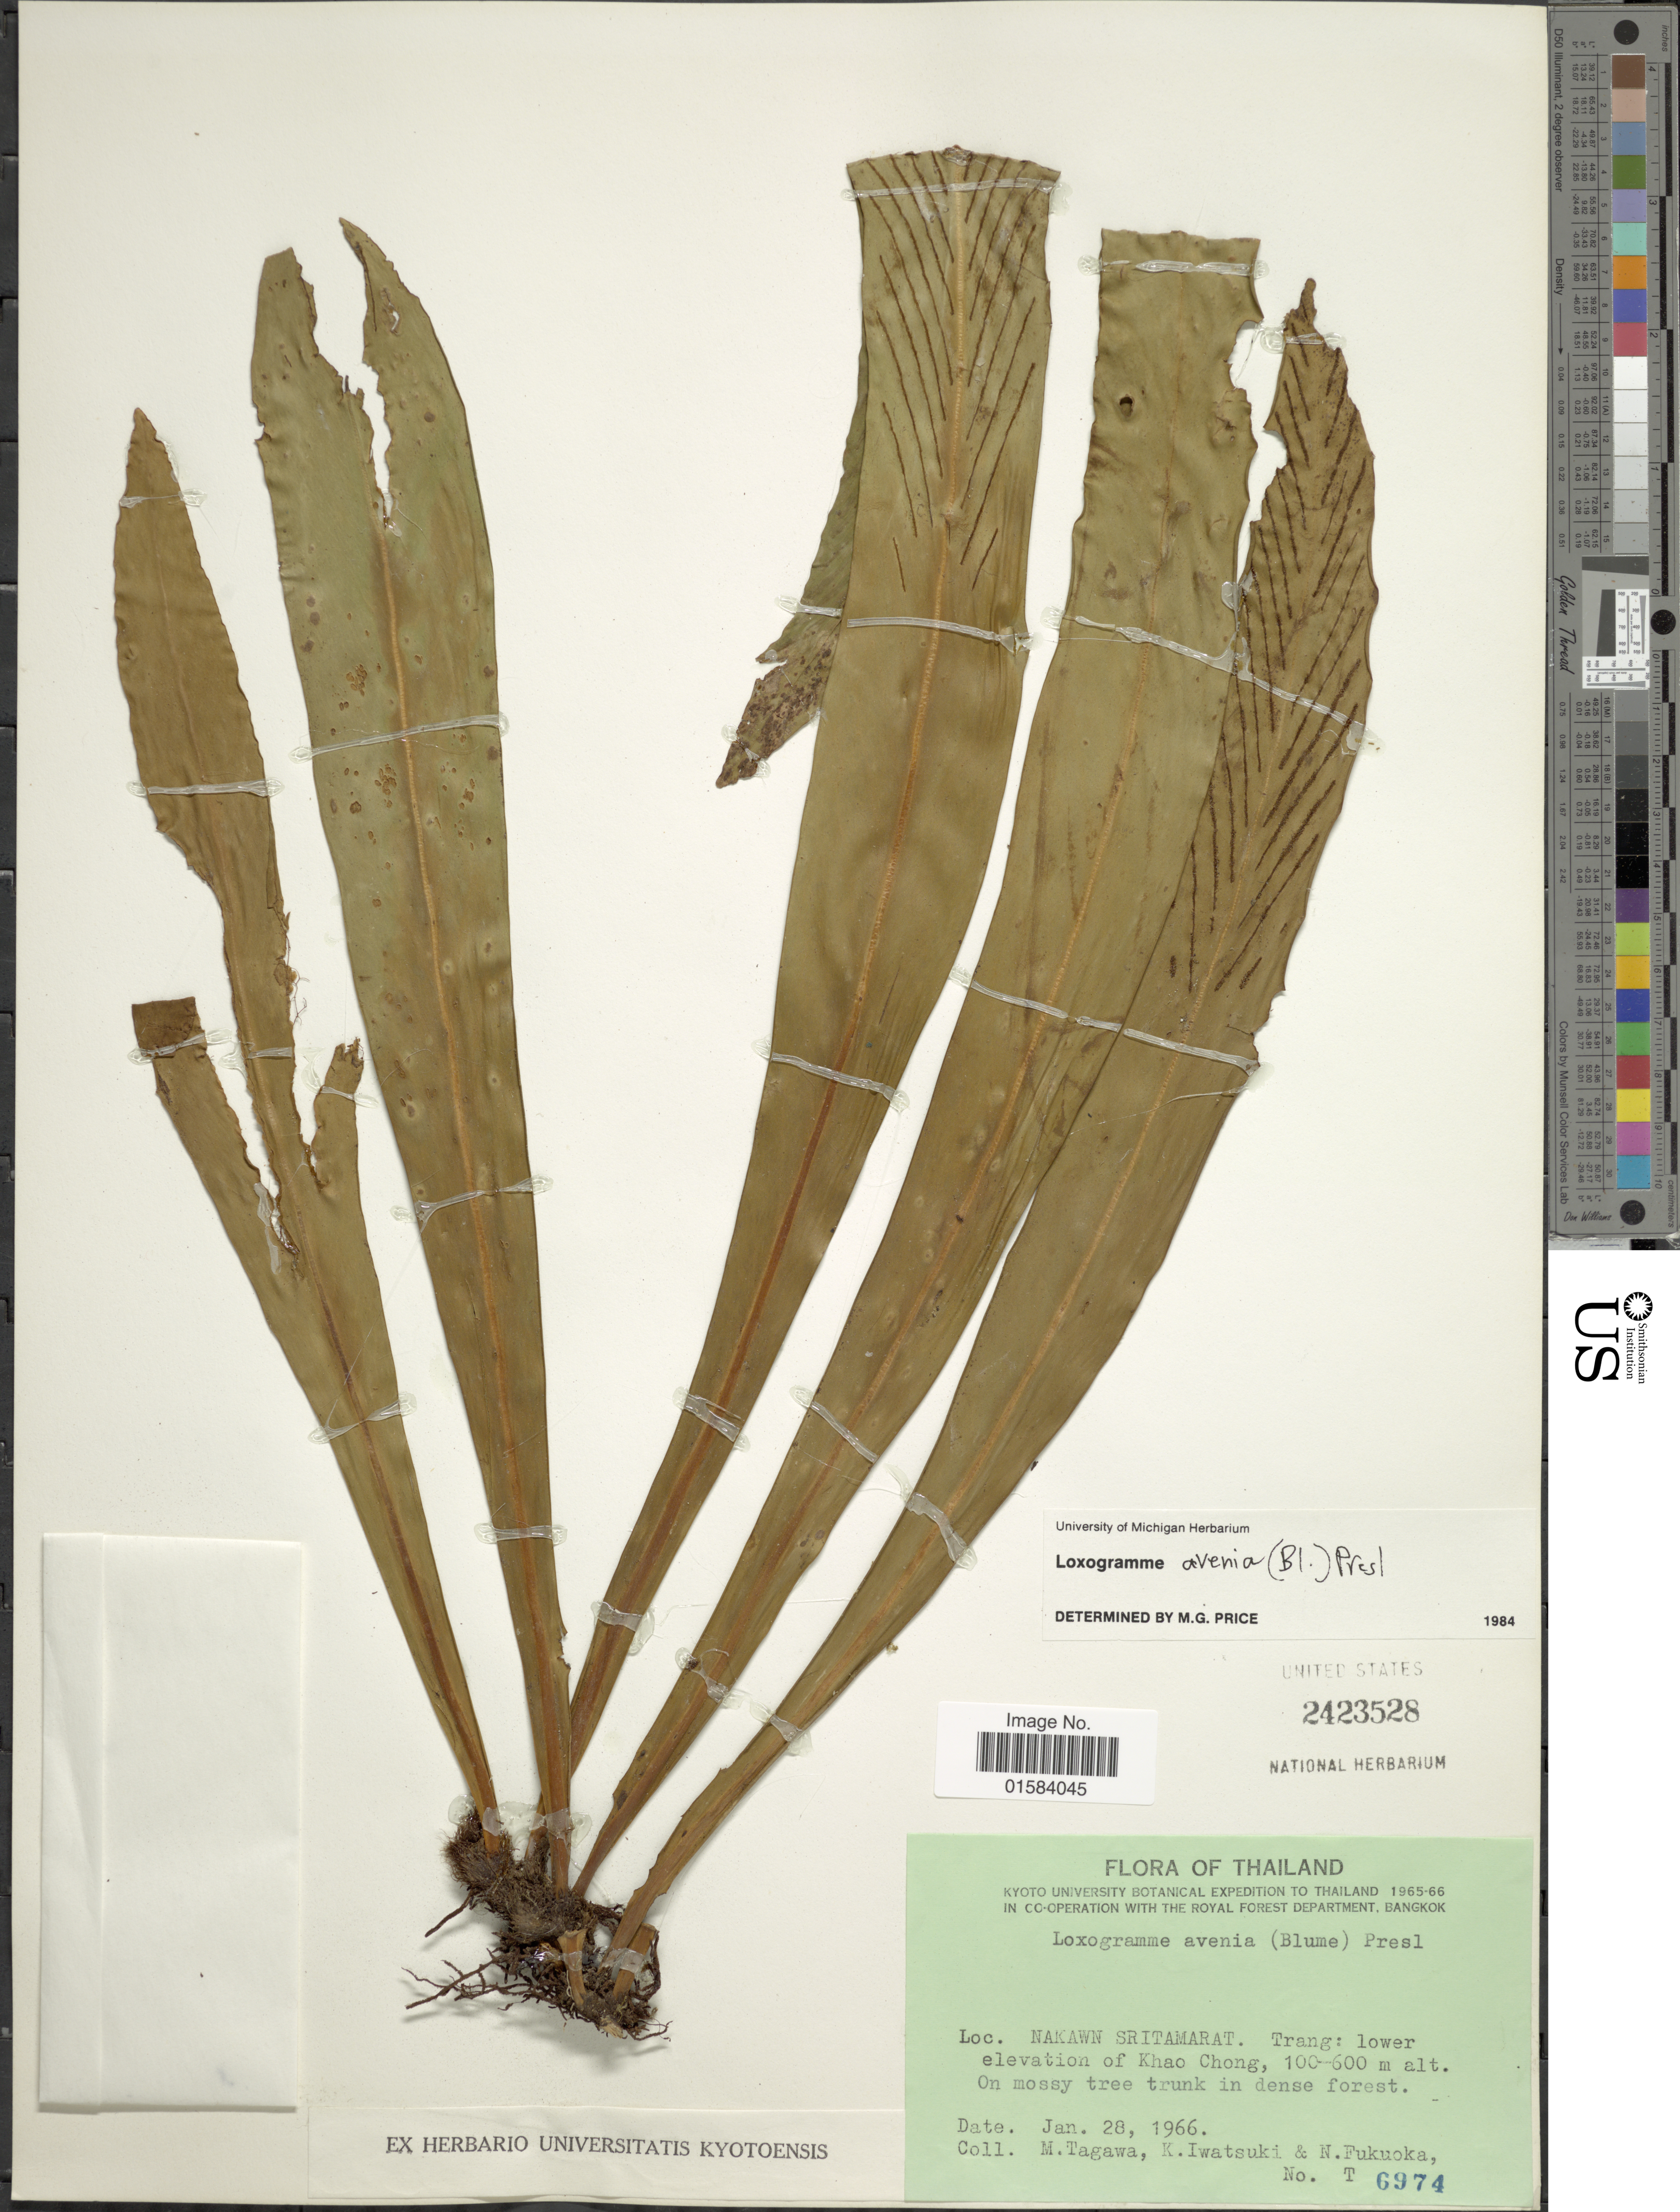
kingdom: Plantae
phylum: Tracheophyta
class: Polypodiopsida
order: Polypodiales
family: Polypodiaceae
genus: Loxogramme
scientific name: Loxogramme avenia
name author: (Blume) C. Presl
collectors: M. Tagawa, K. Iwatsuki & N. Fukuoka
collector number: T 6974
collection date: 1966-01-28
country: Thailand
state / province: Trang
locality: Nakawn Sritamarat. Trang: lower elevation of Khao Chong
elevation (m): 100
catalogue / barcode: US 2423528